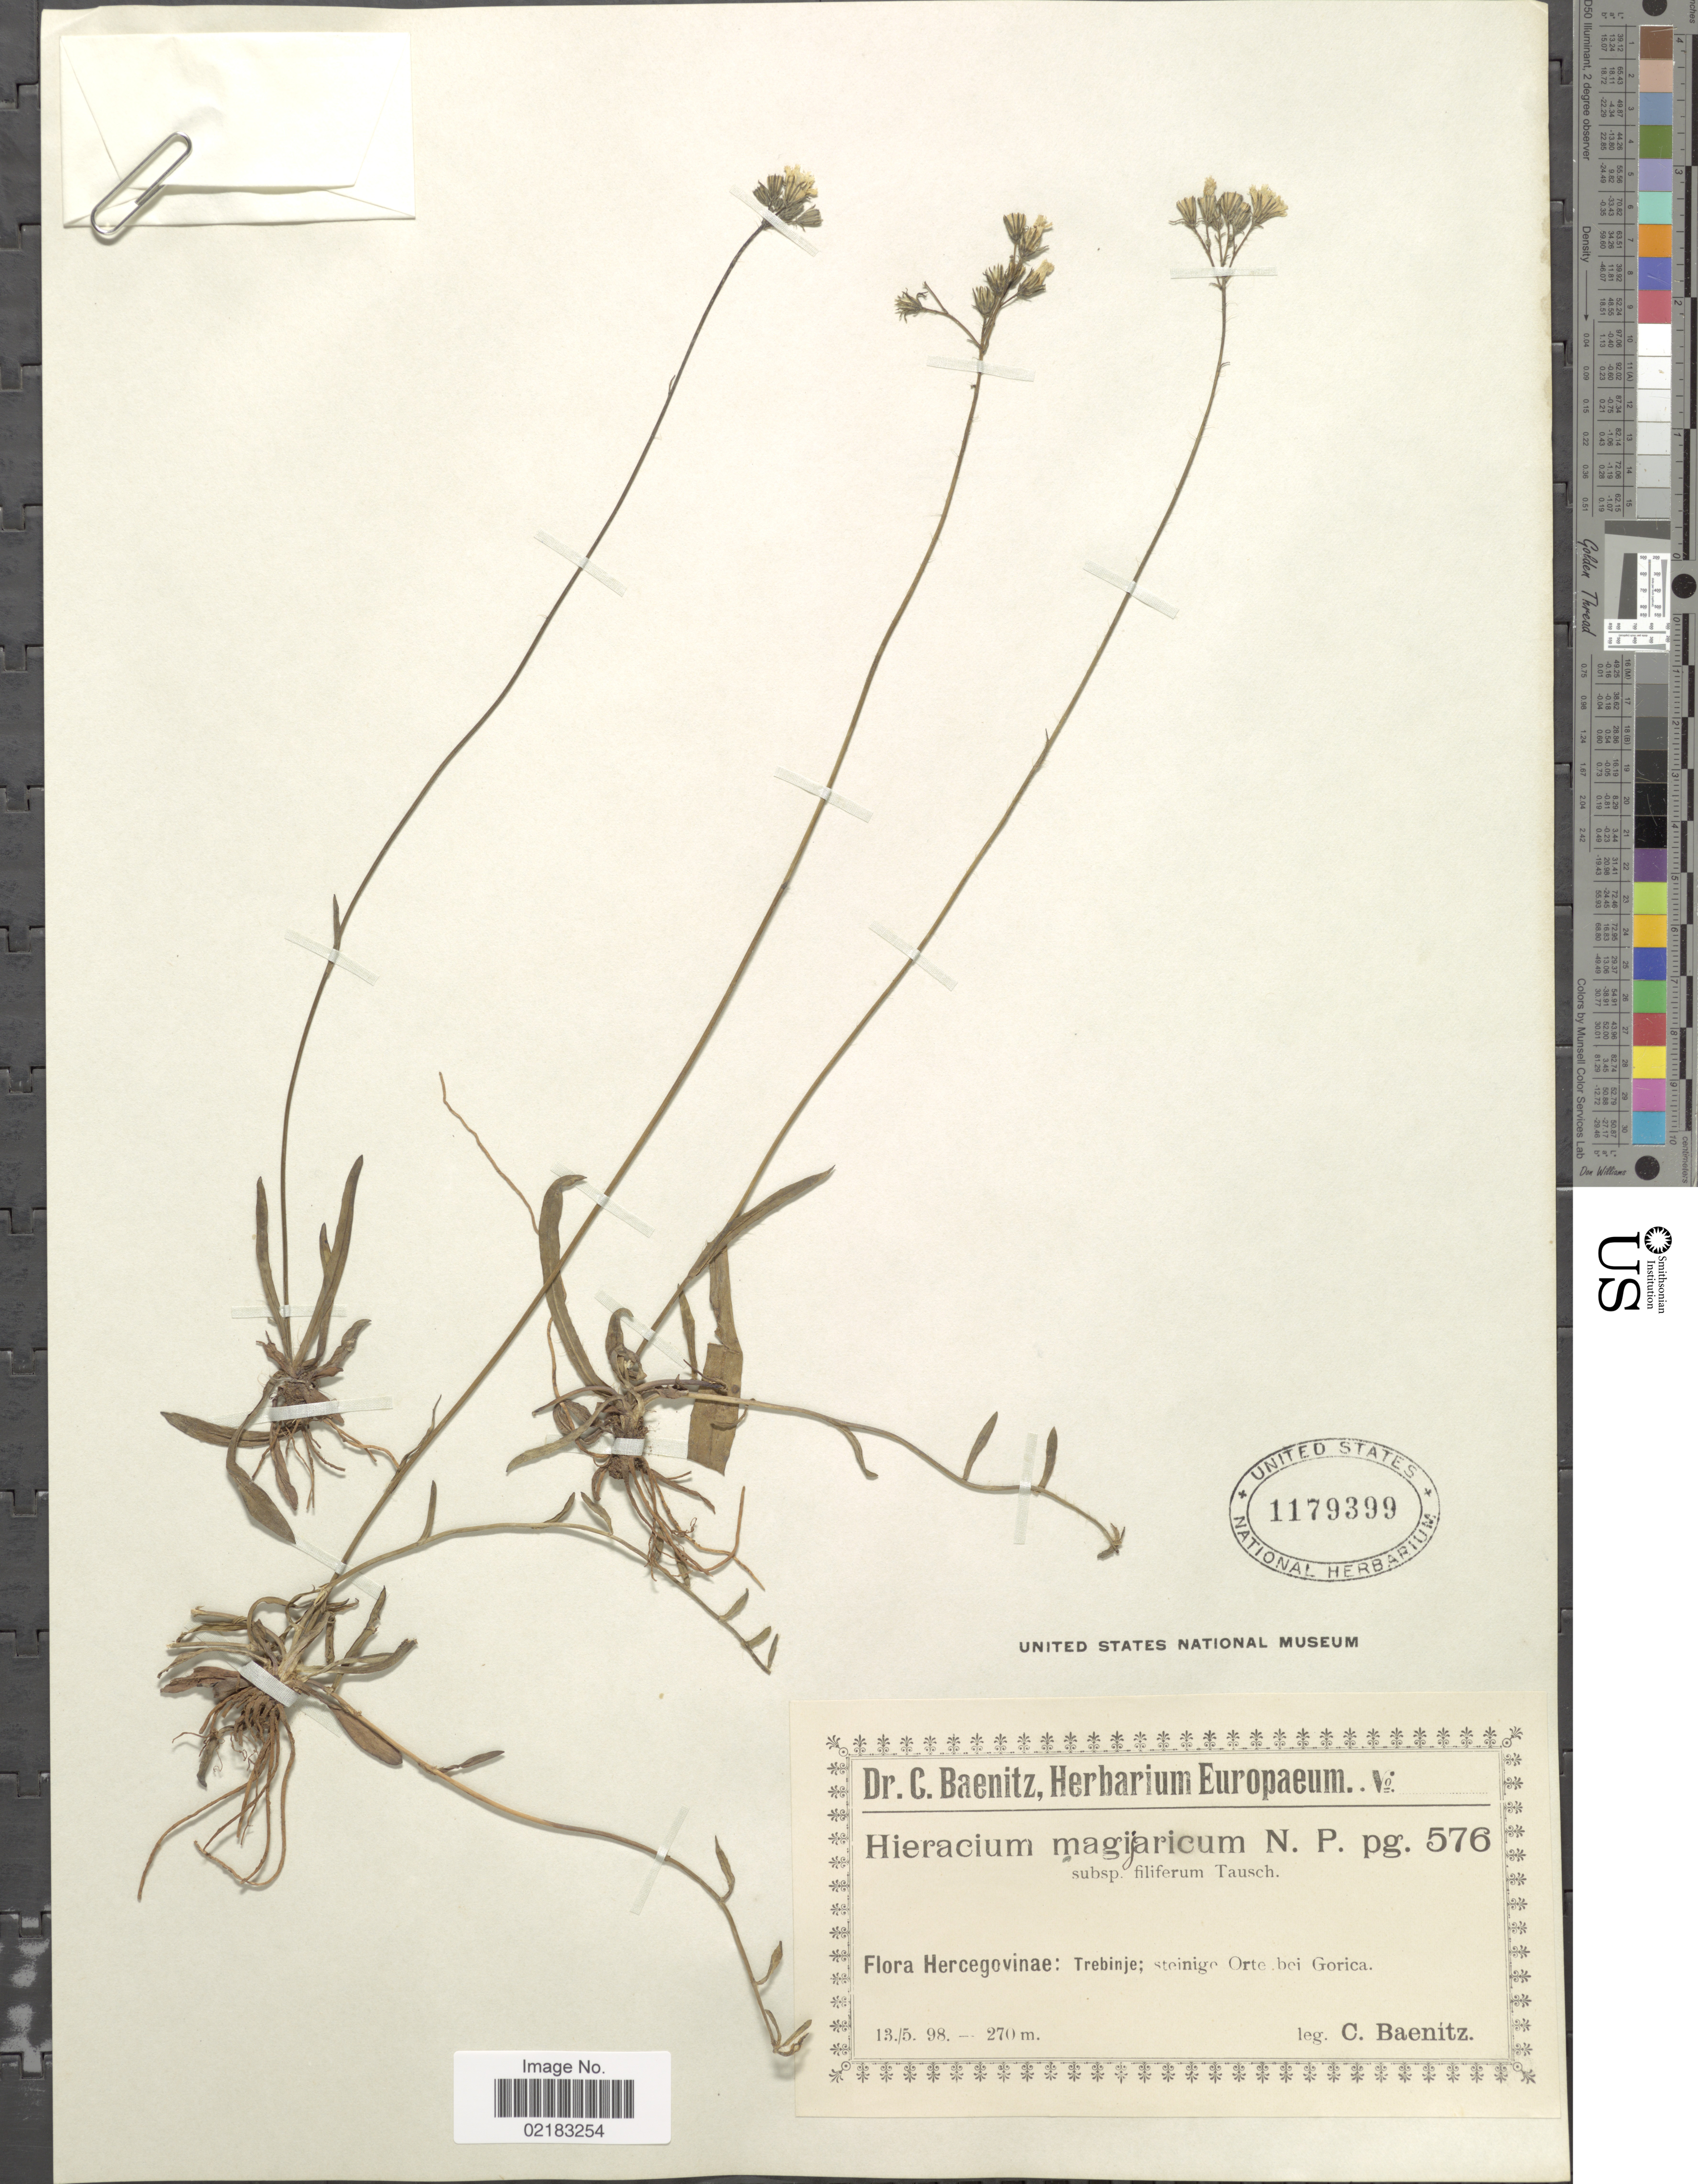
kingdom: Plantae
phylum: Tracheophyta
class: Magnoliopsida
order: Asterales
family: Asteraceae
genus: Pilosella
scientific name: Pilosella piloselloides subsp. magyarica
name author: (Peter) S. Bräut. & Greuter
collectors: C. G. Baenitz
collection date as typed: Transcribed d/m/y: 13/5/98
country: Bosnia and Herzegovina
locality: Hercegovinae:Trebinje; steinige Orte. bei Gorica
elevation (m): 270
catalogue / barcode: US 1179399